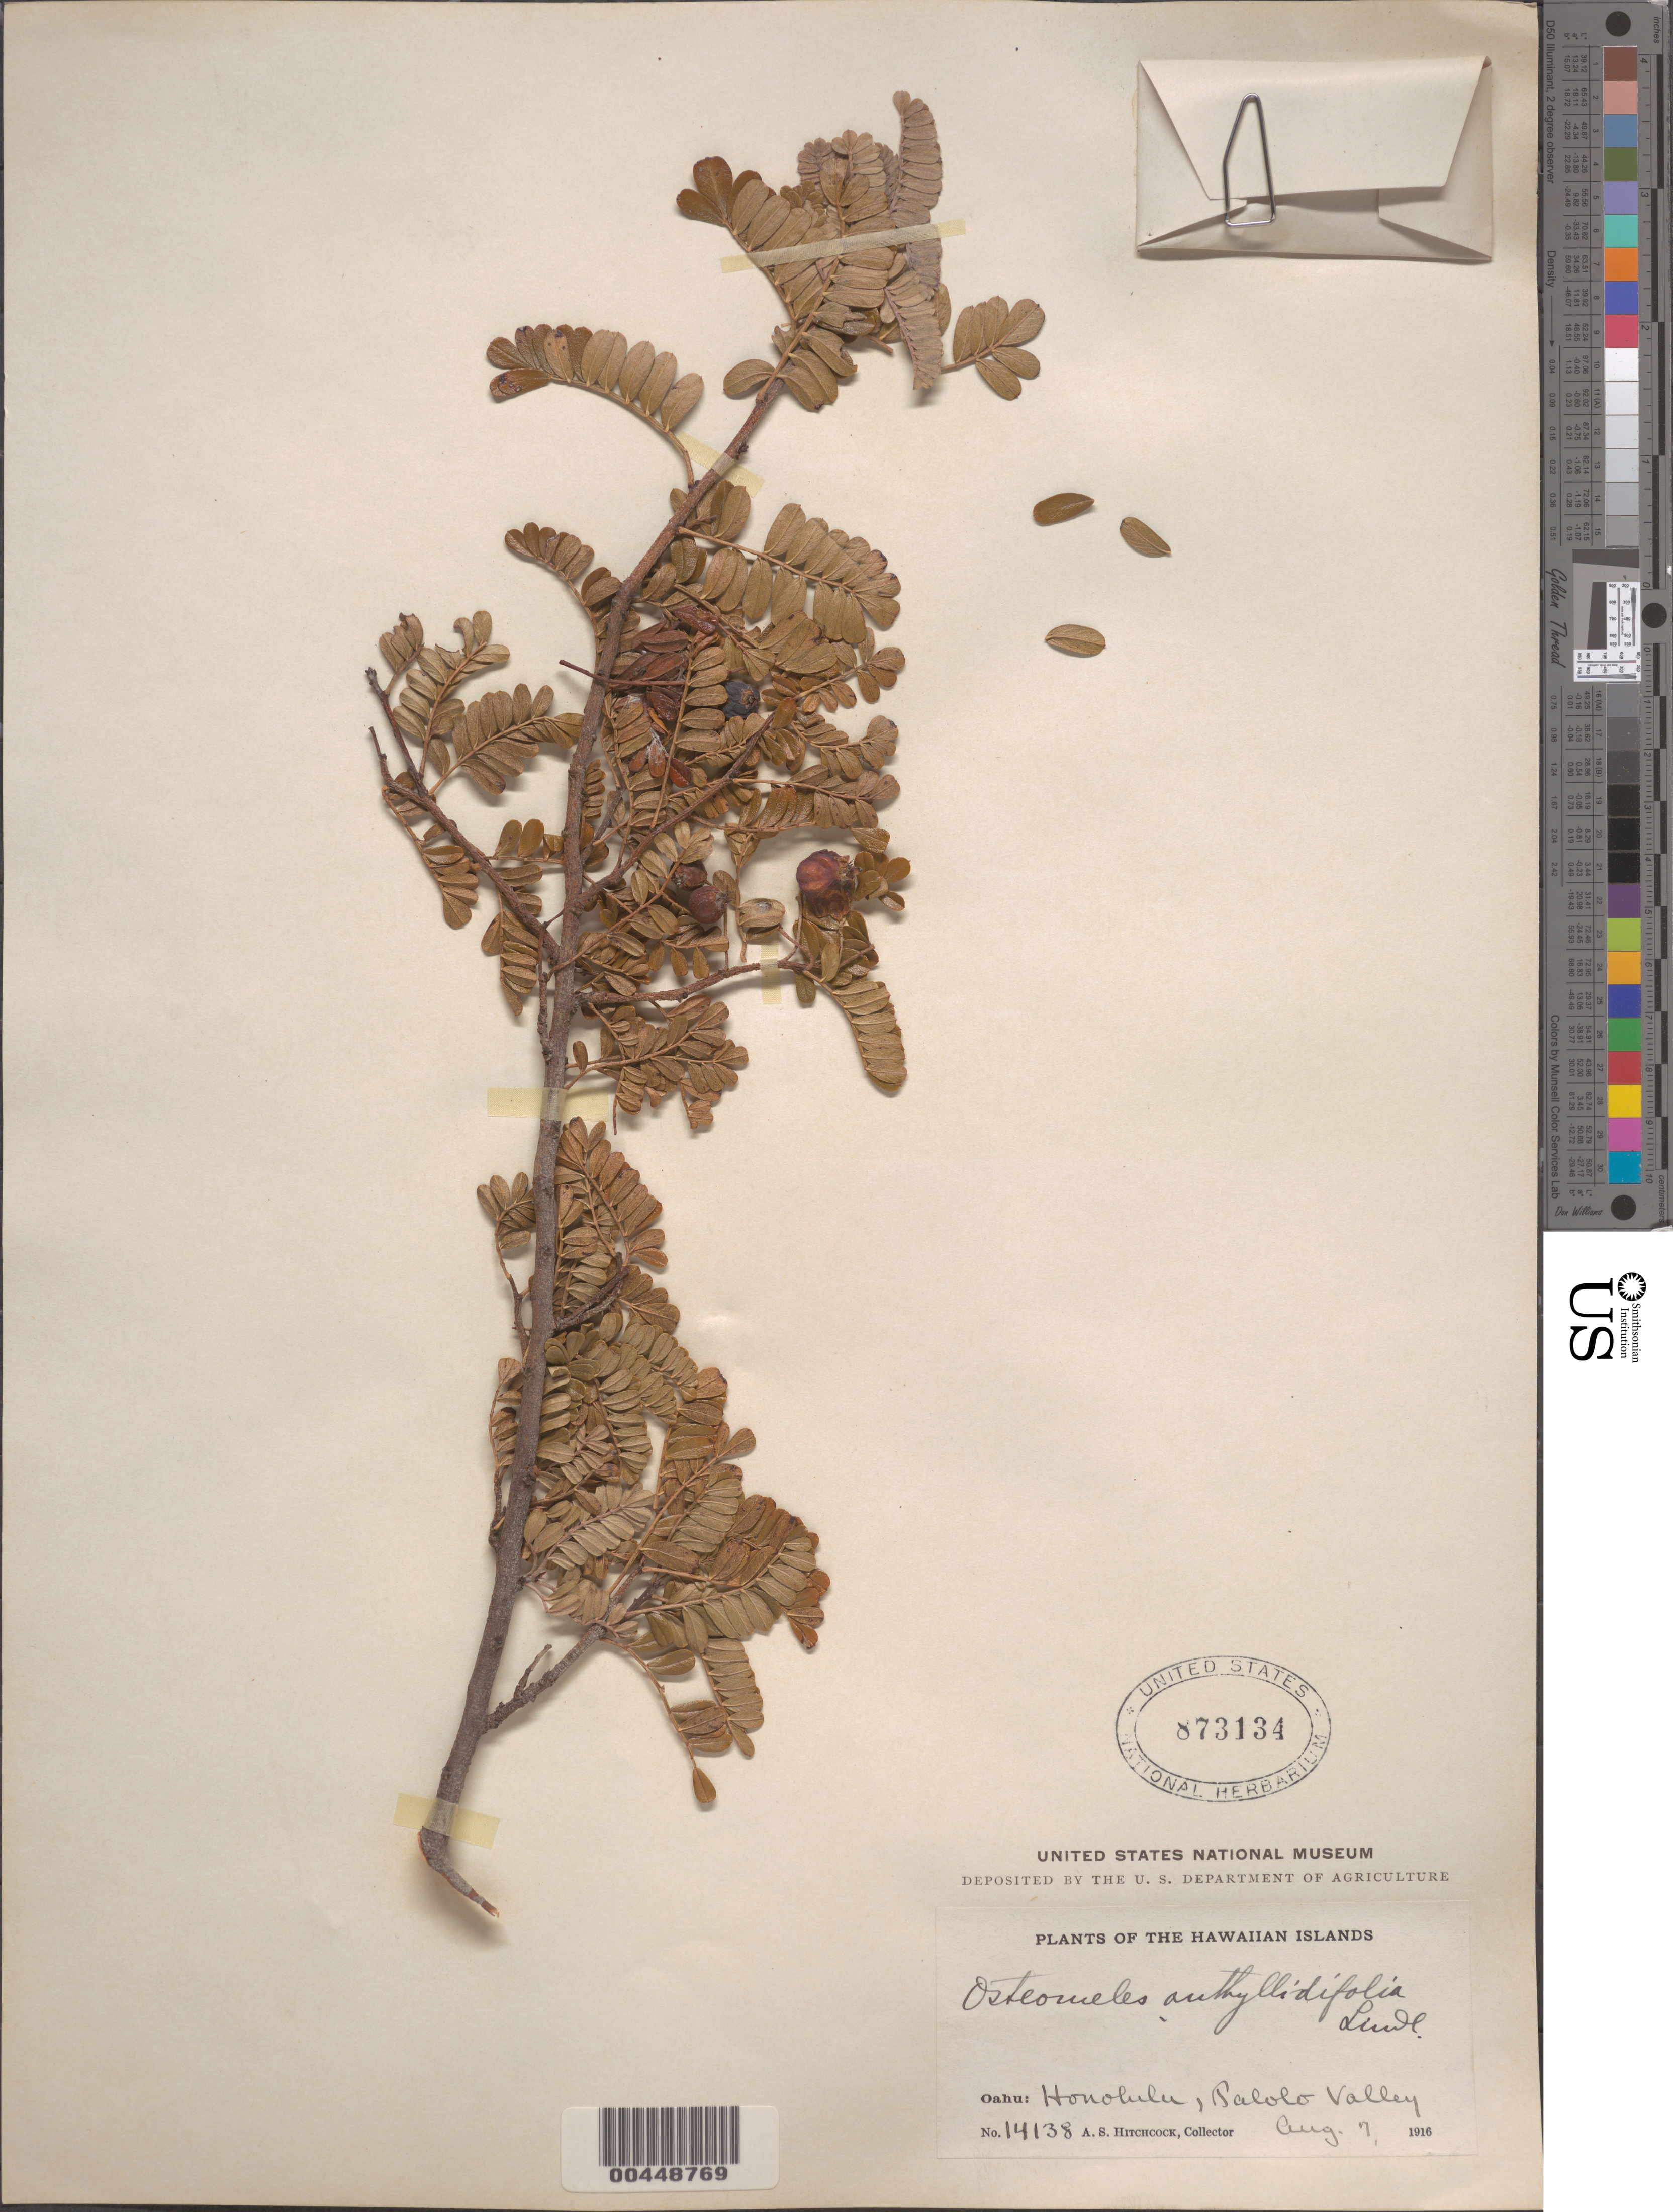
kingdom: Plantae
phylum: Tracheophyta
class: Magnoliopsida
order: Rosales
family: Rosaceae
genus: Osteomeles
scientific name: Osteomeles anthyllidifolia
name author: (Small) Lindl.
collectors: A. S. Hitchcock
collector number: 14138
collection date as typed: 7 Aug 1916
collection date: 1916-08-07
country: United States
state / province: Hawaii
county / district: Honolulu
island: Oahu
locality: Honolulu, Palolo Valley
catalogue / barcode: US 873134